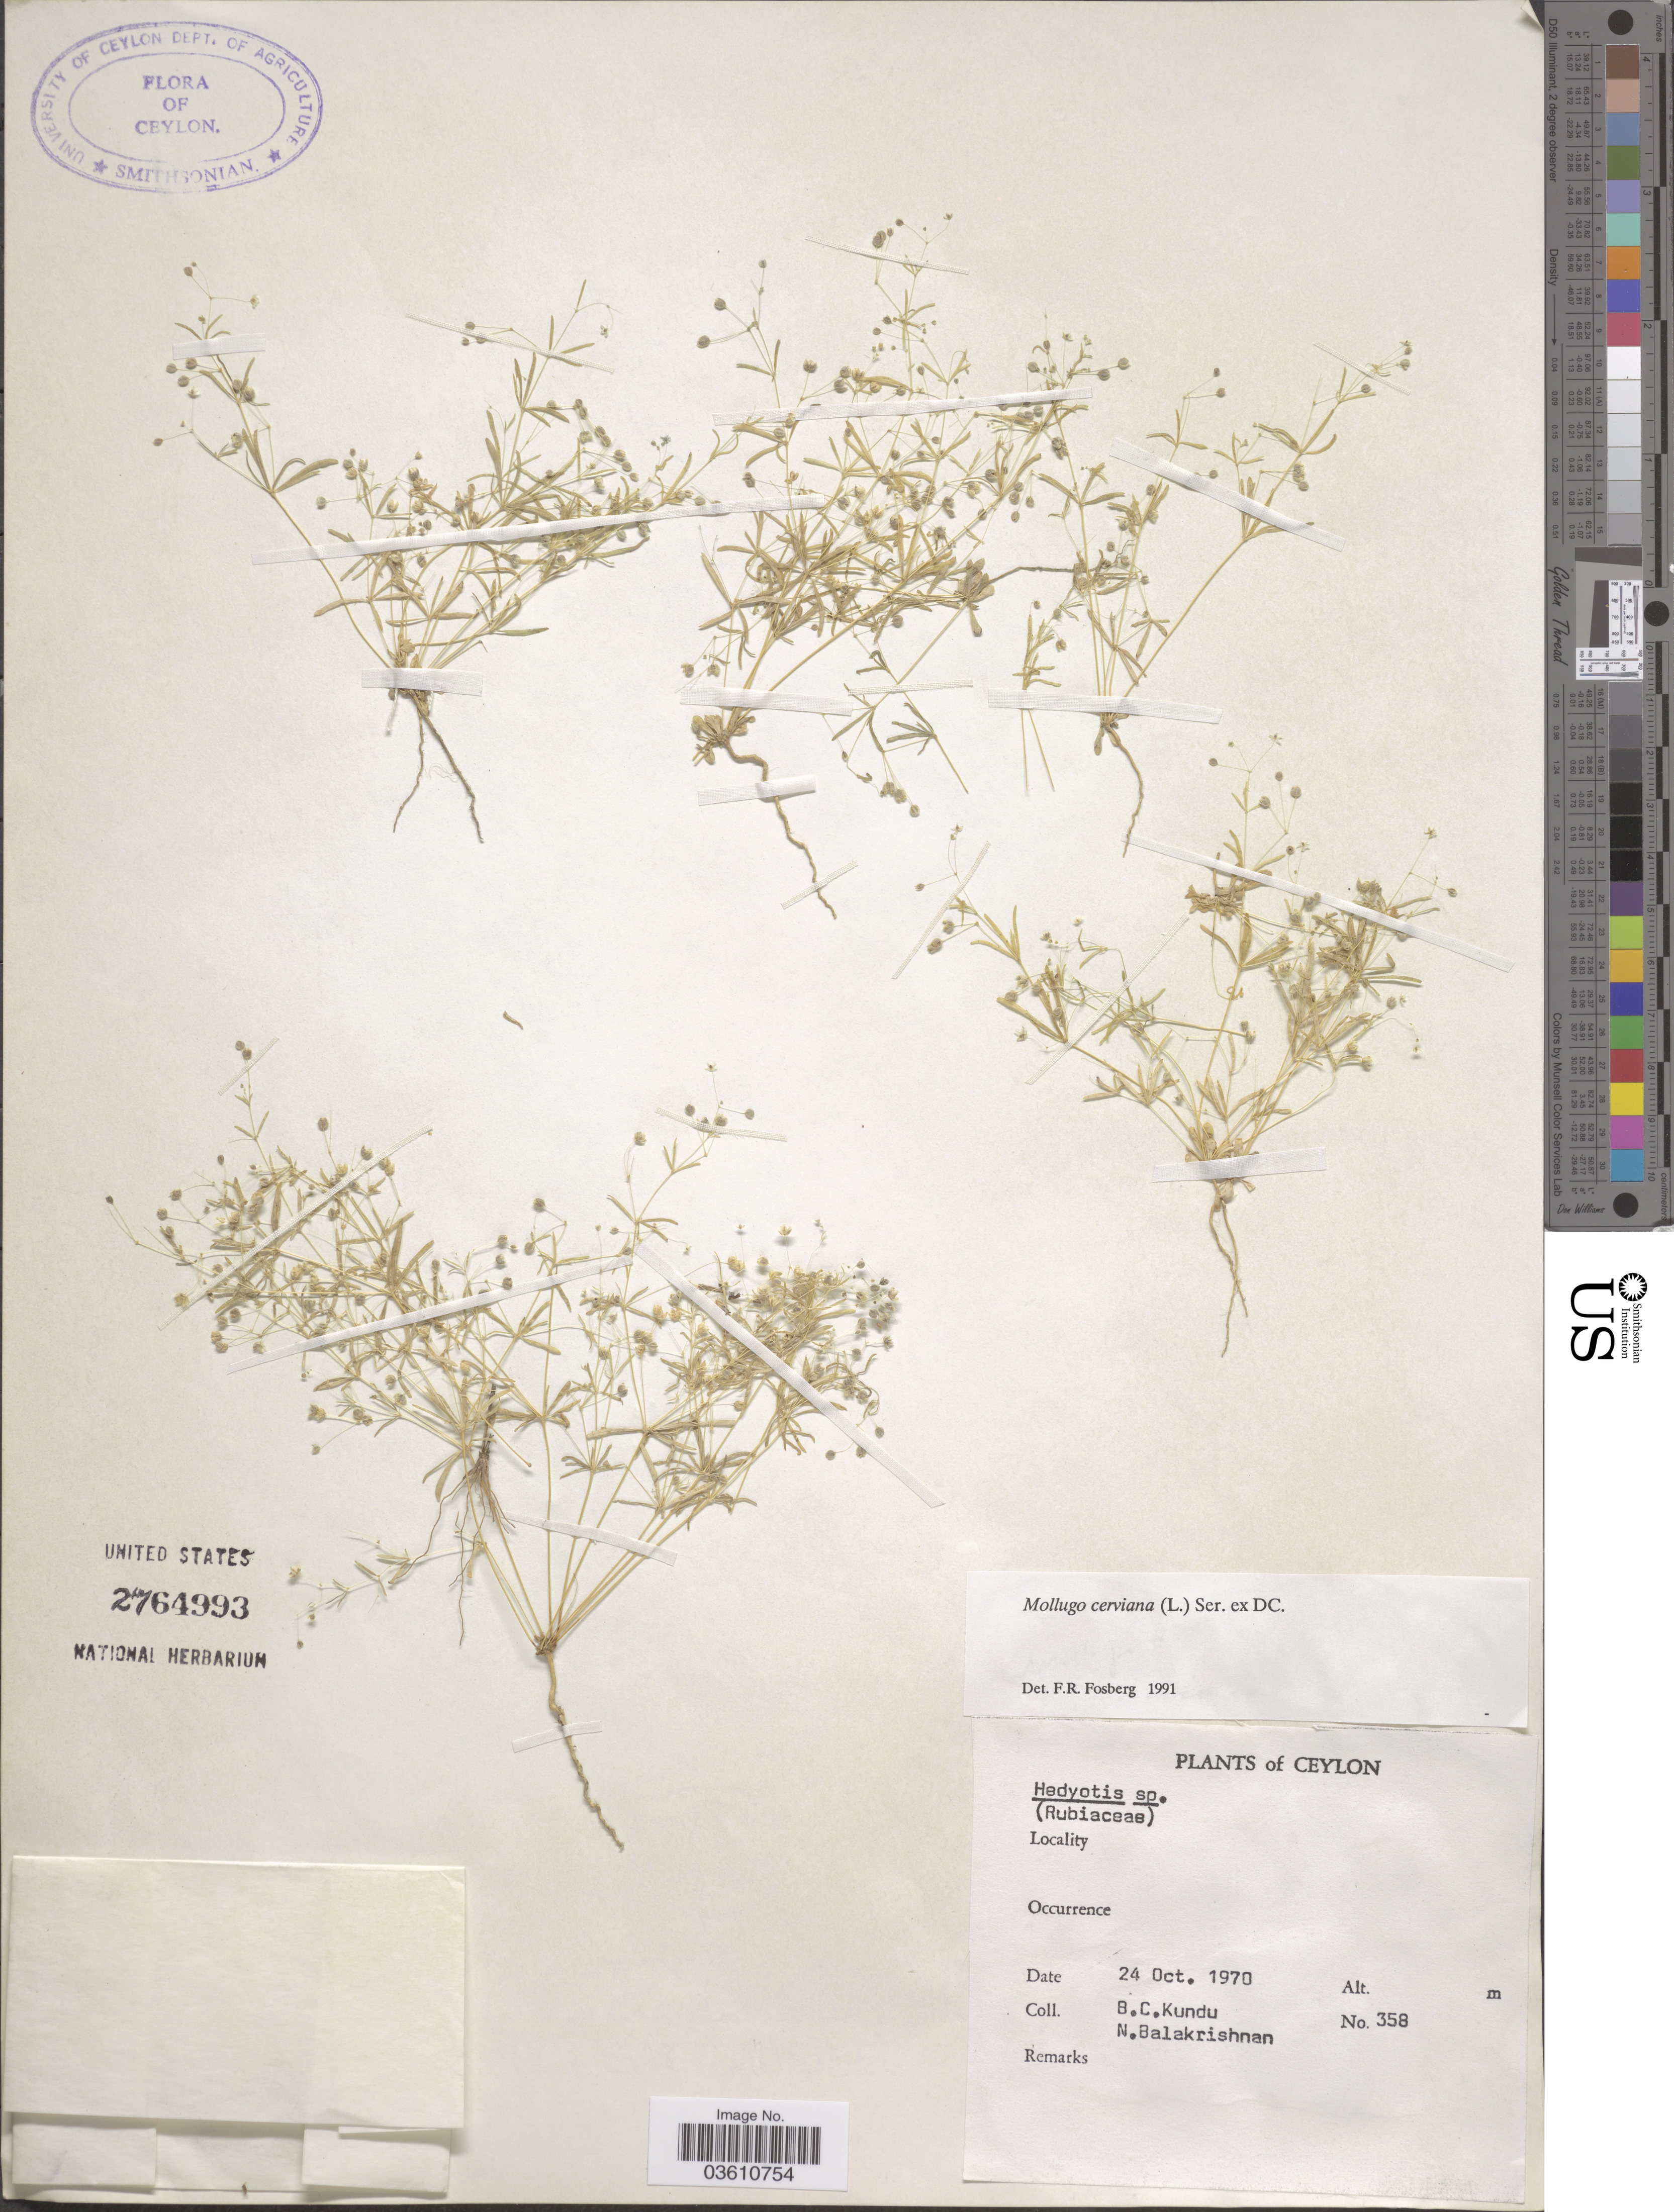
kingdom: Plantae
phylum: Tracheophyta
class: Magnoliopsida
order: Caryophyllales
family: Molluginaceae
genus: Hypertelis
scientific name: Hypertelis umbellata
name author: (Forssk.) Thulin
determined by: Strong, Mark T., (BOT), Smithsonian Institution - National Museum of Natural History (UNITED STATES)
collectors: B. C. Kundu & N. Balakrishnan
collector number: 358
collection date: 1970-10-24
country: Sri Lanka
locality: Ceylon.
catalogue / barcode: US 2764993